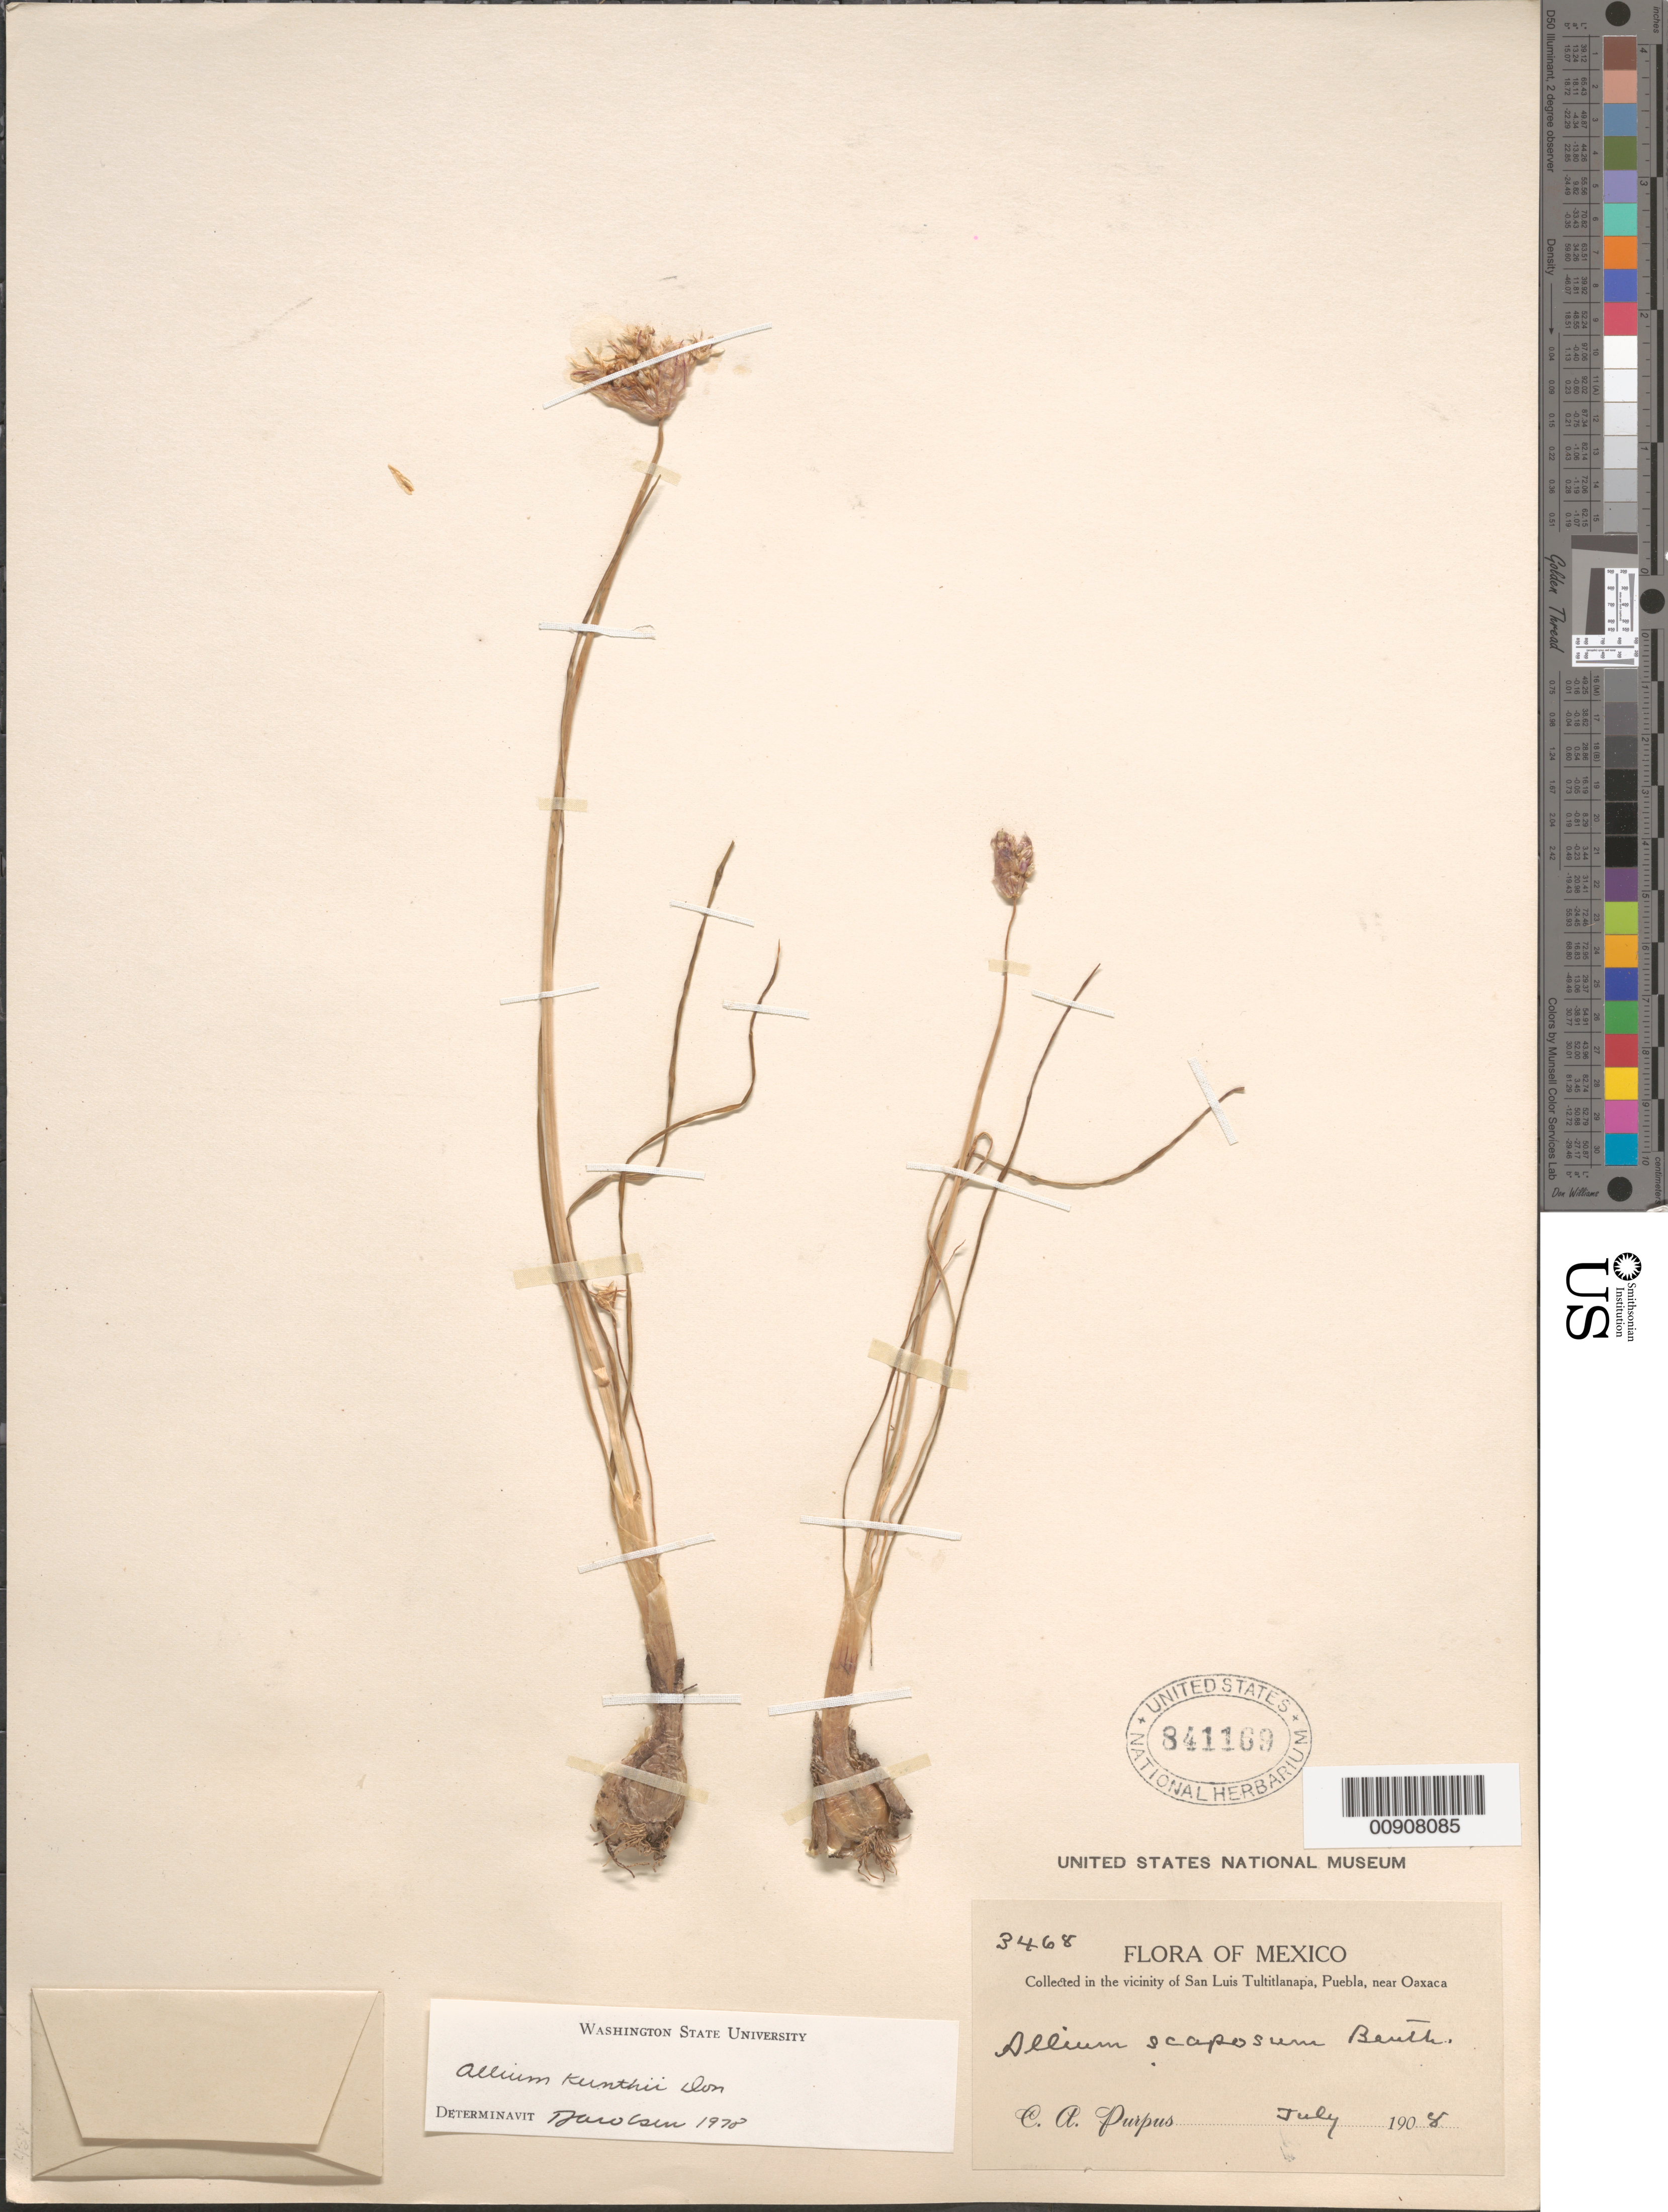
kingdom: Plantae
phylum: Tracheophyta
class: Liliopsida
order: Asparagales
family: Amaryllidaceae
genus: Allium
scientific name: Allium kunthii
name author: G. Don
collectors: C. A. Purpus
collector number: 3468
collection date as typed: Jul 1908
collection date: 1908-07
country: Mexico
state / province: Puebla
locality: Vicinity of San Luis Tultitlanapa, Puebla, near Oaxaca.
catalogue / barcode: US 841169